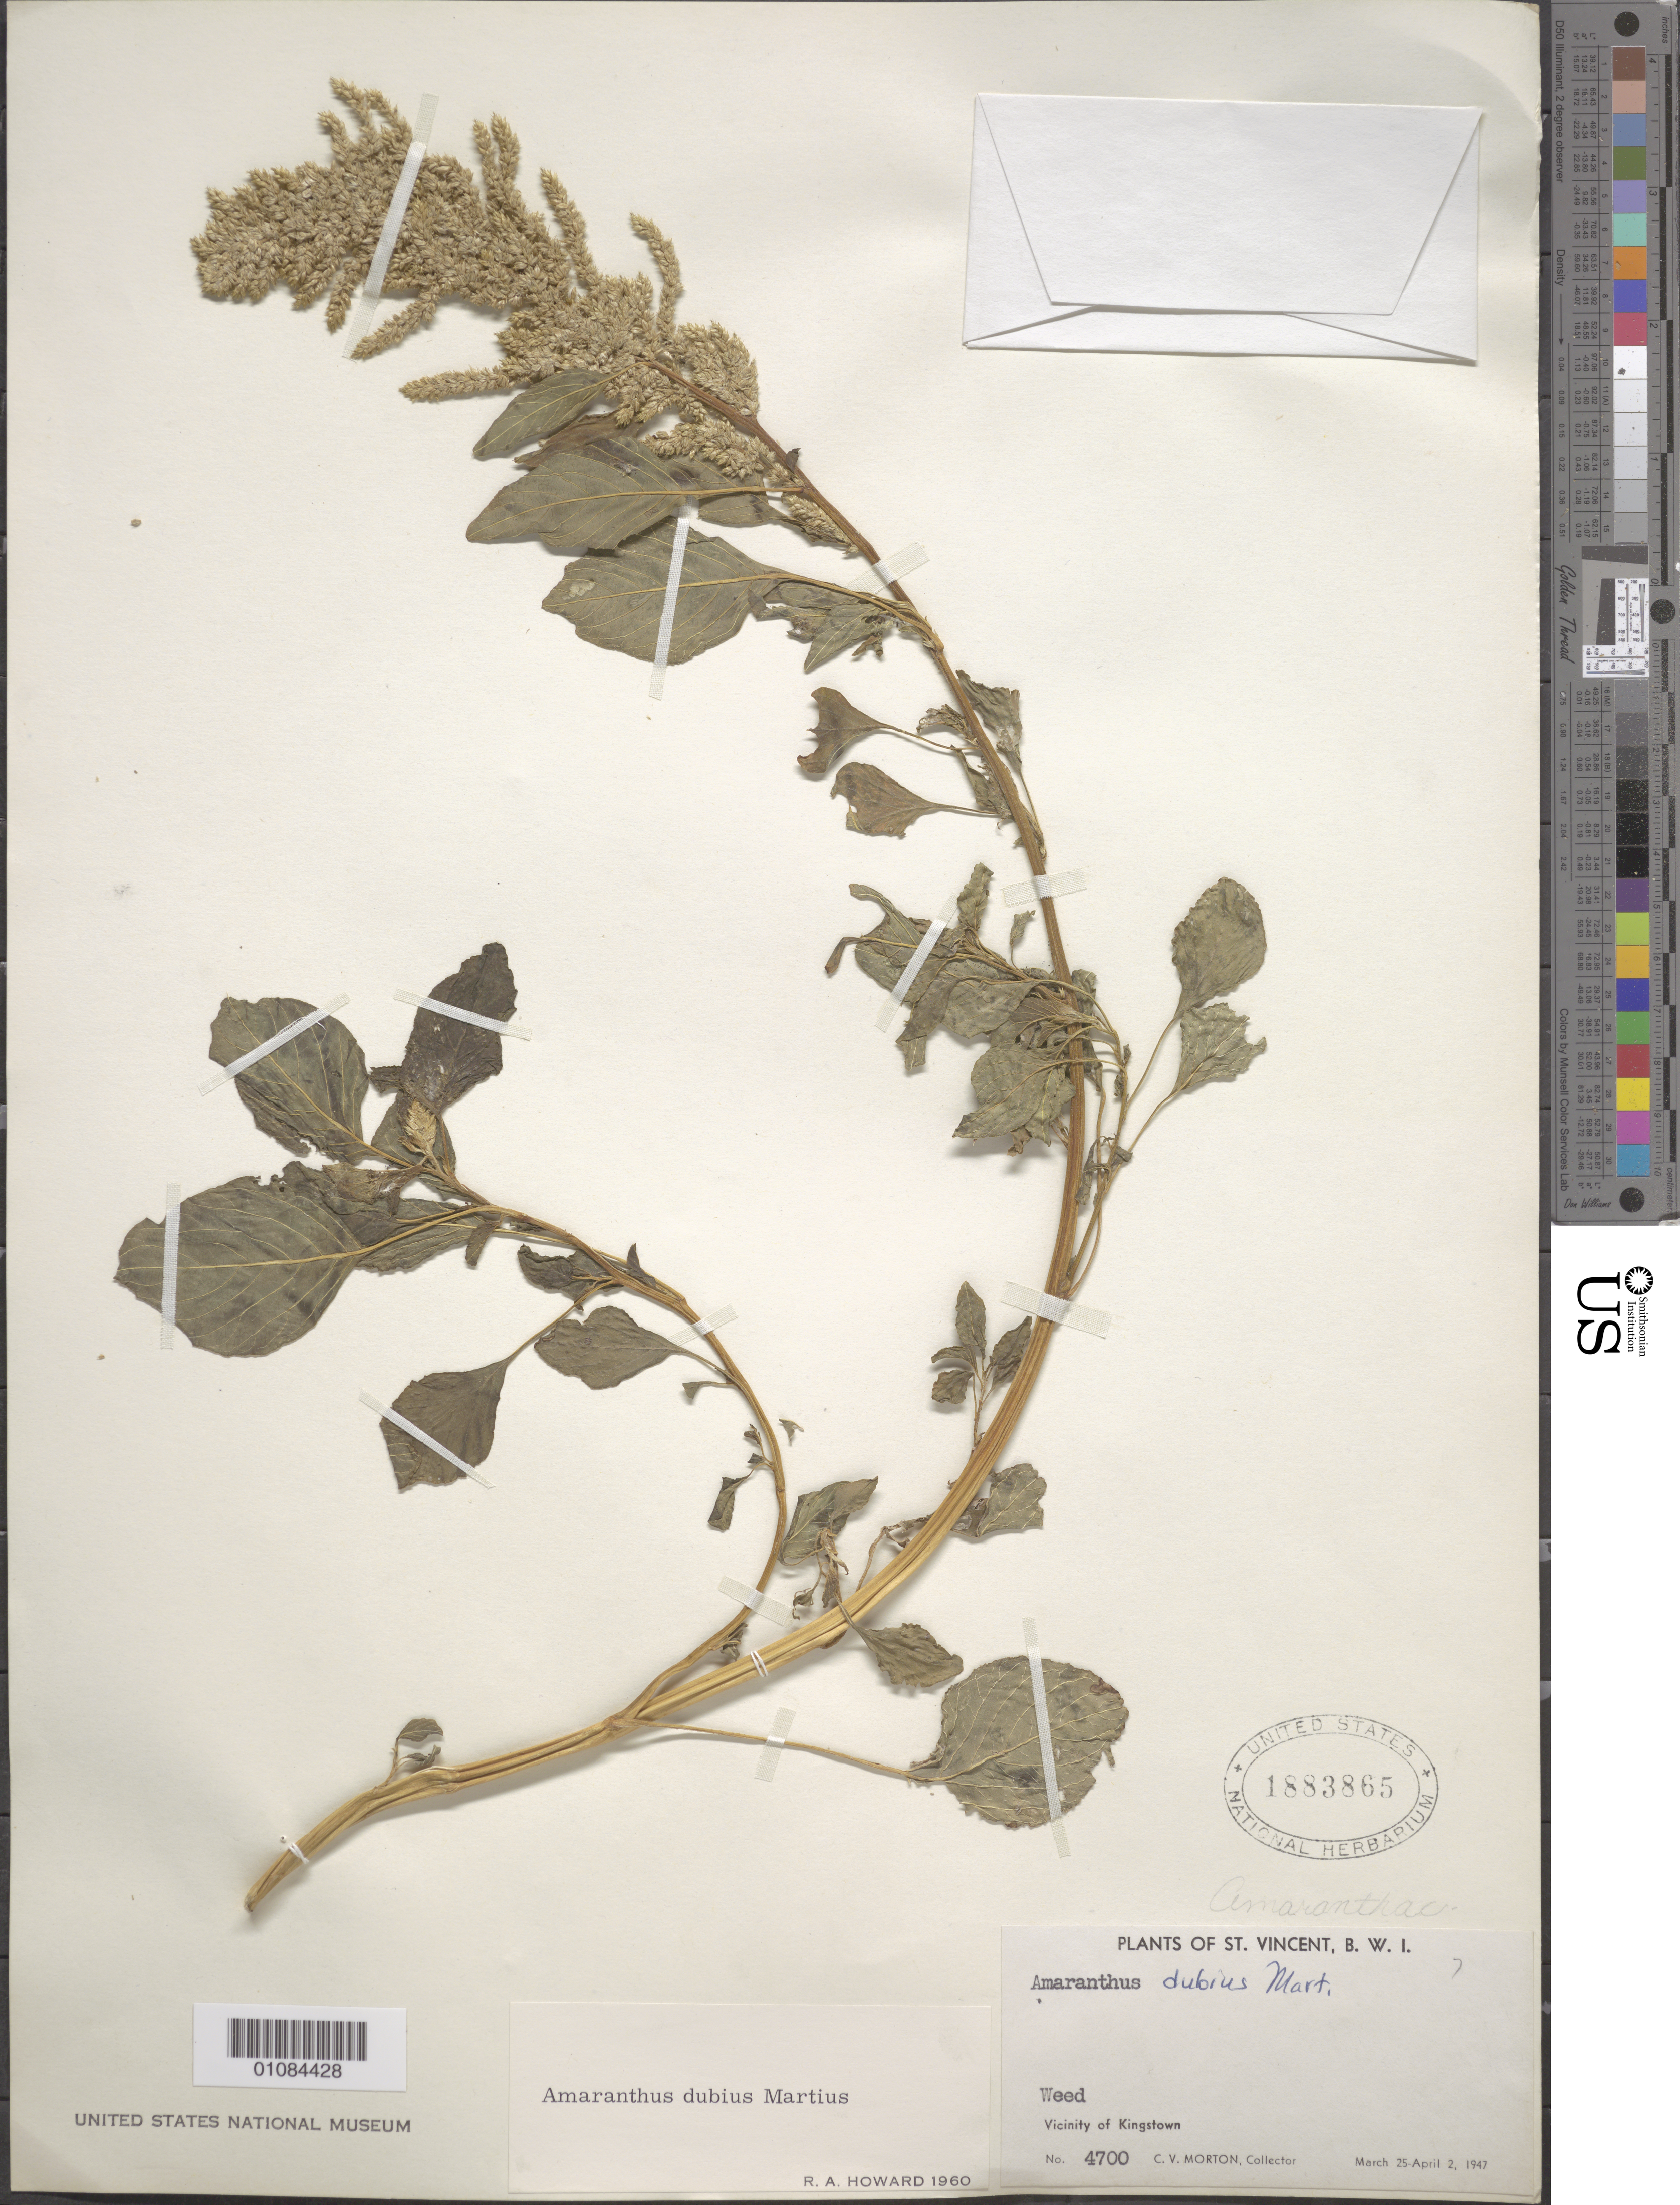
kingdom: Plantae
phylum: Tracheophyta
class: Magnoliopsida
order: Caryophyllales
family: Amaranthaceae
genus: Amaranthus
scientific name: Amaranthus dubius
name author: Mart. ex Thell.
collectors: C. V. Morton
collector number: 4700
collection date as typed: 25 Mar 1947 to 02 Apr 1947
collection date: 1947-03-25/1947-04-02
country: St. Vincent - Grenadines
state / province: Saint George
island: St. Vincent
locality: Vicinity of Kingstown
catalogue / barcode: US 1883865